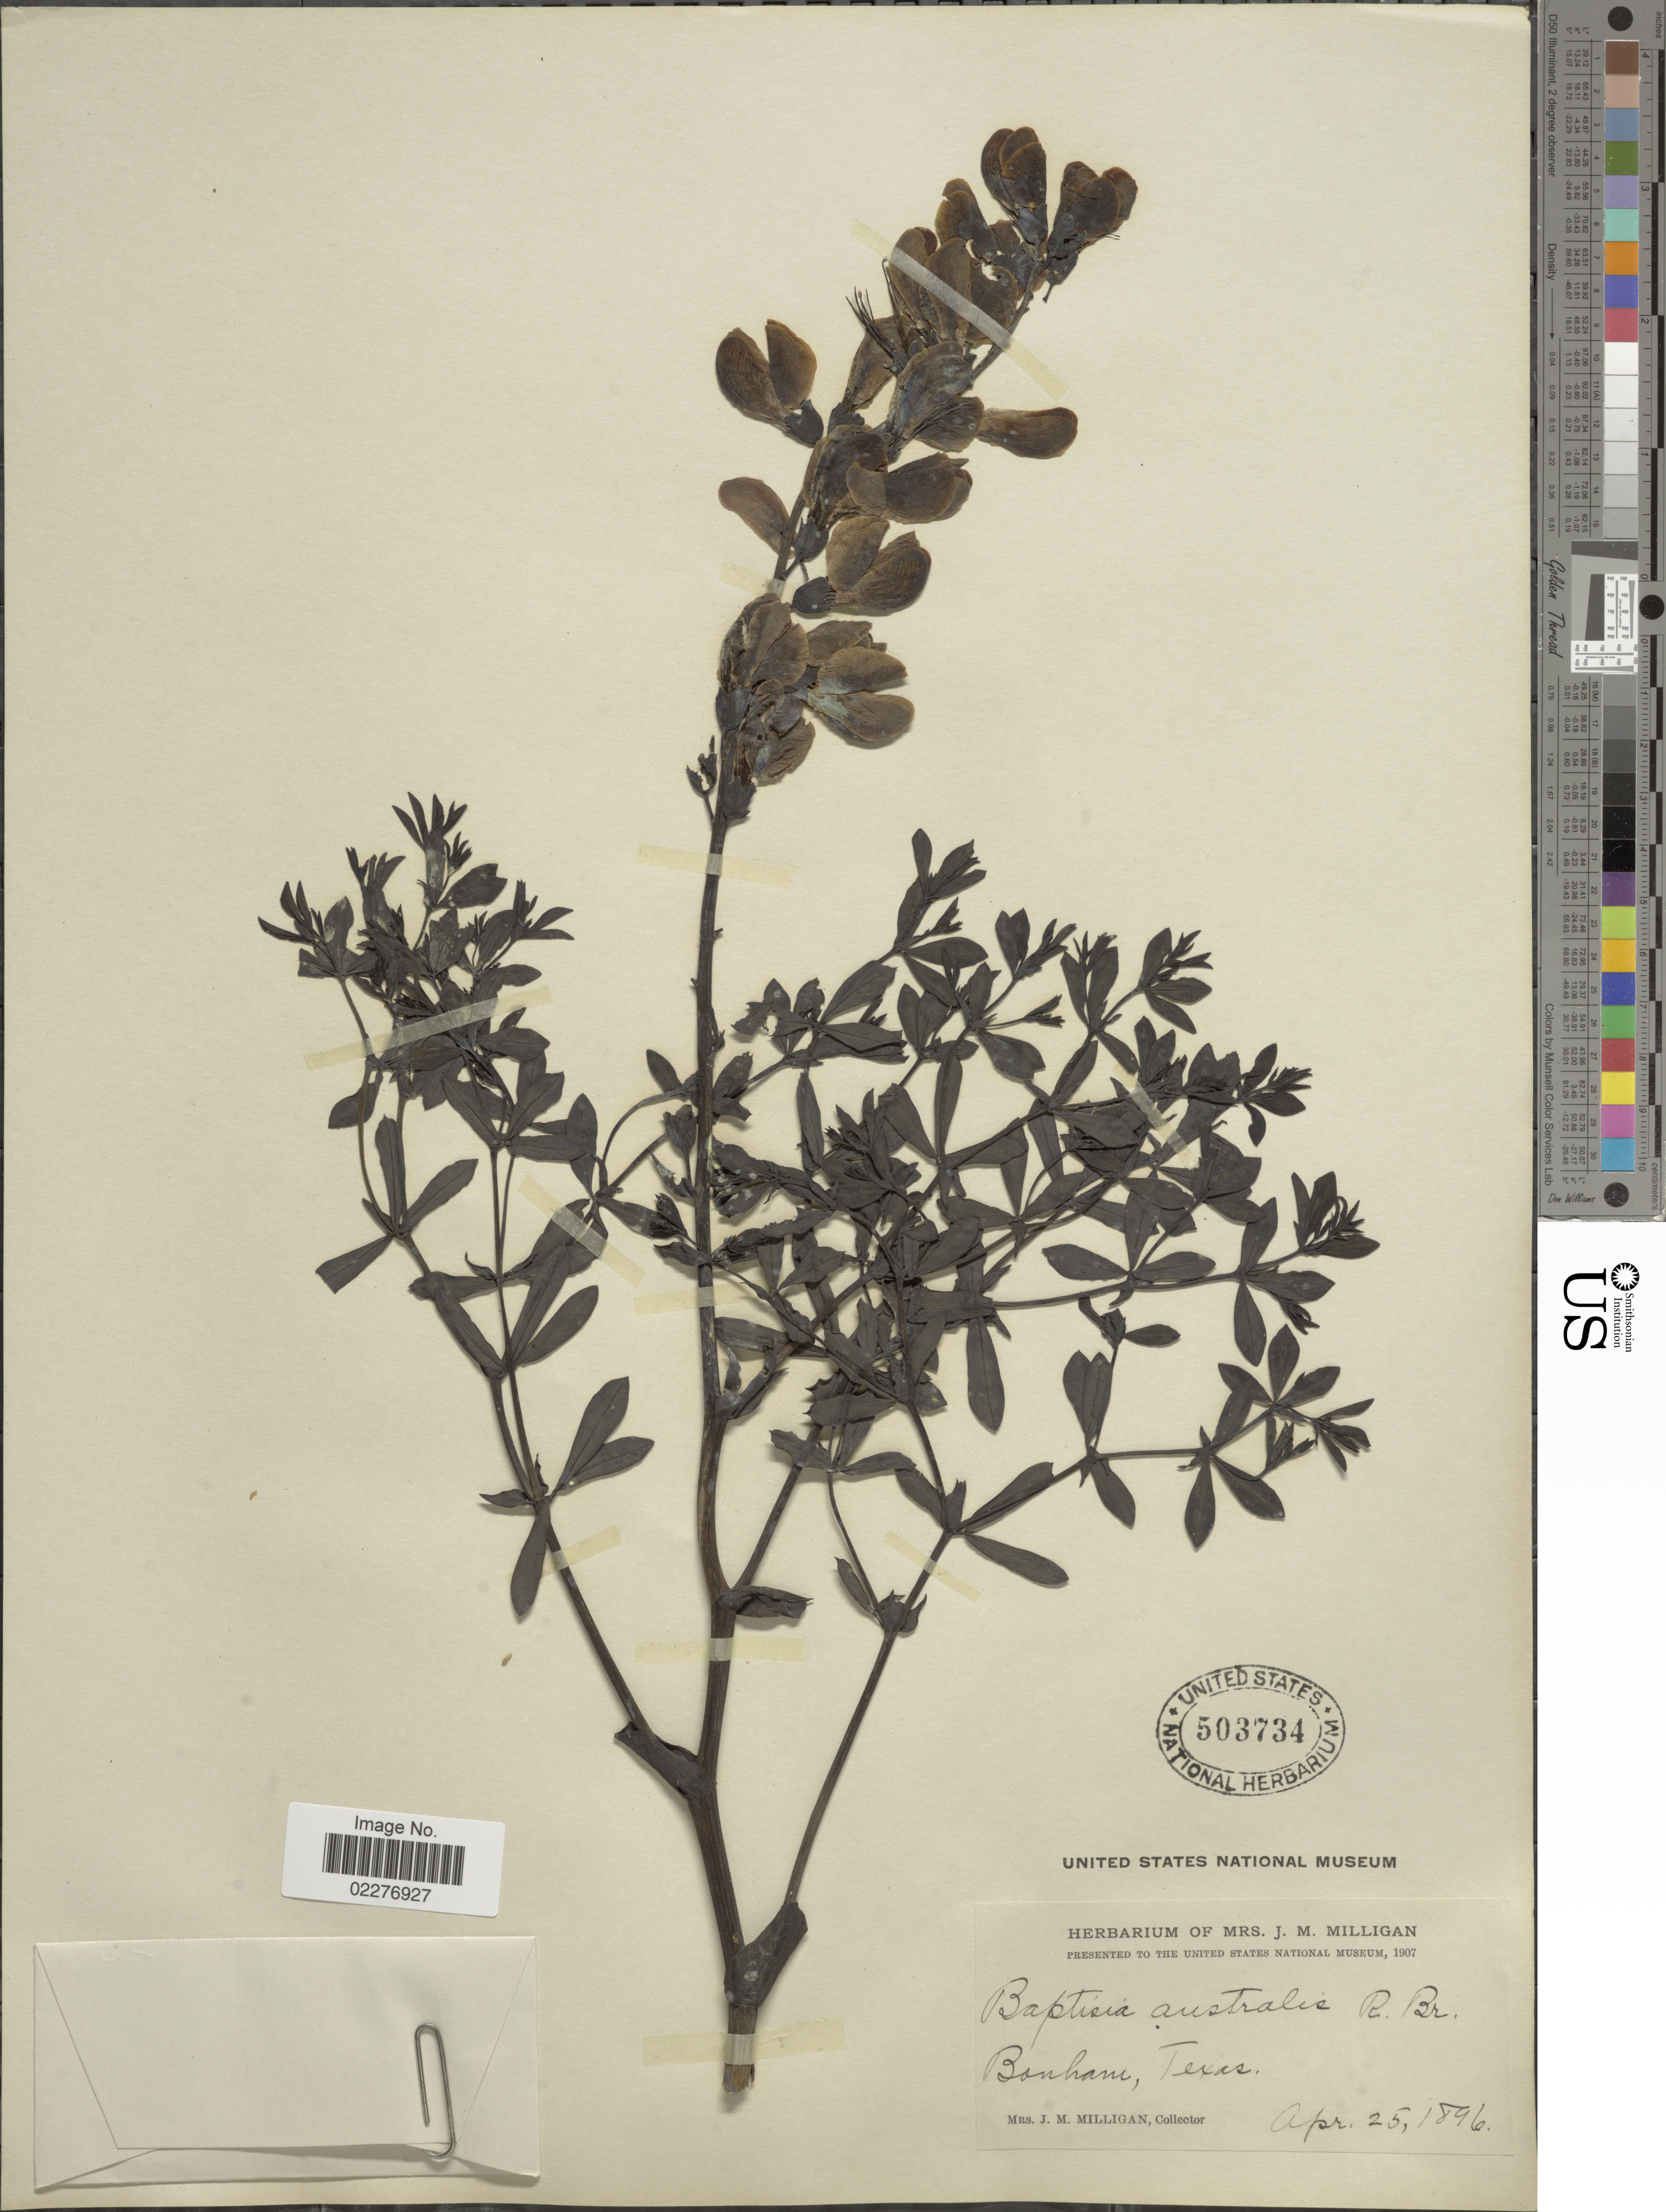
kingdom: Plantae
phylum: Tracheophyta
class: Magnoliopsida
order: Fabales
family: Fabaceae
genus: Baptisia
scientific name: Baptisia minor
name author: Lehm.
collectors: J. Milligan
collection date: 1896-04-25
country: United States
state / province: Texas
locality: Bonham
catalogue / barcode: US 503734